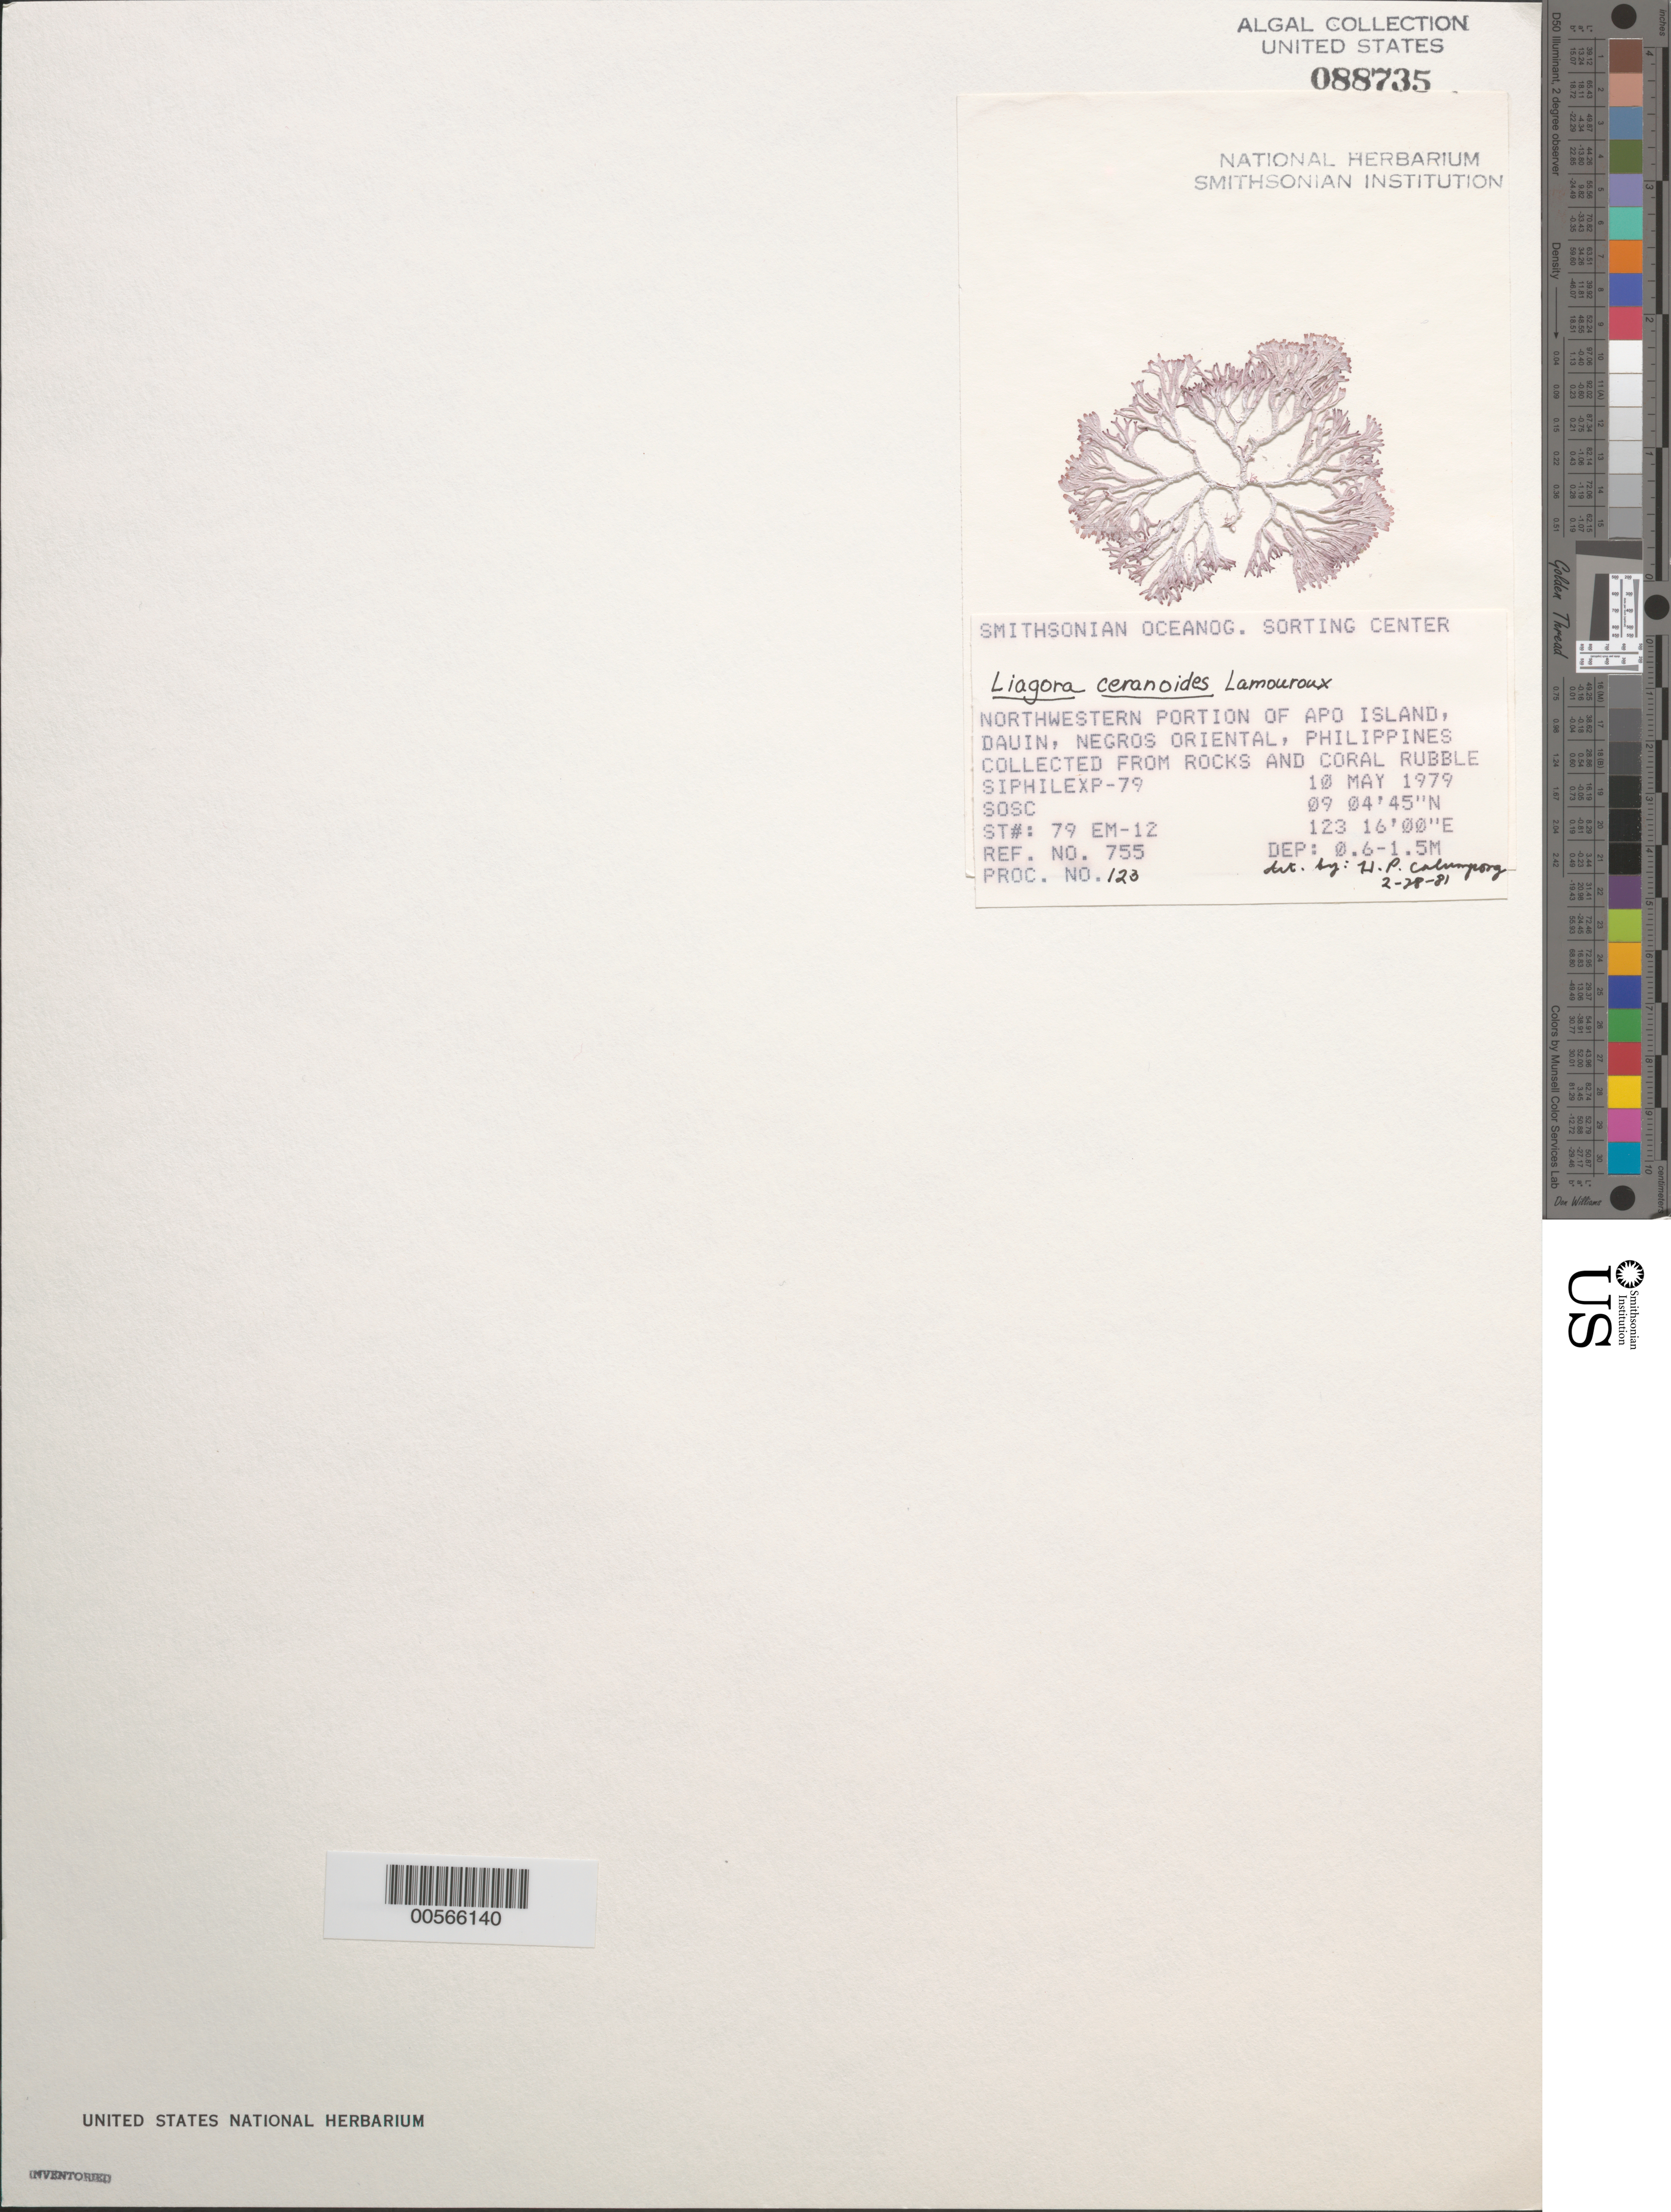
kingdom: Plantae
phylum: Rhodophyta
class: Florideophyceae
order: Nemaliales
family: Liagoraceae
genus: Liagora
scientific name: Liagora ceranoides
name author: J.V.Lamouroux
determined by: Calumpong, H. P.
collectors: SOSC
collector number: Station 79 Em-12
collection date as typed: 10 May 1979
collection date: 1979-05-10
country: Philippines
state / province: Central Visayas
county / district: Negros Oriental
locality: Apo island, dauin, negros oriental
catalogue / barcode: US 88735